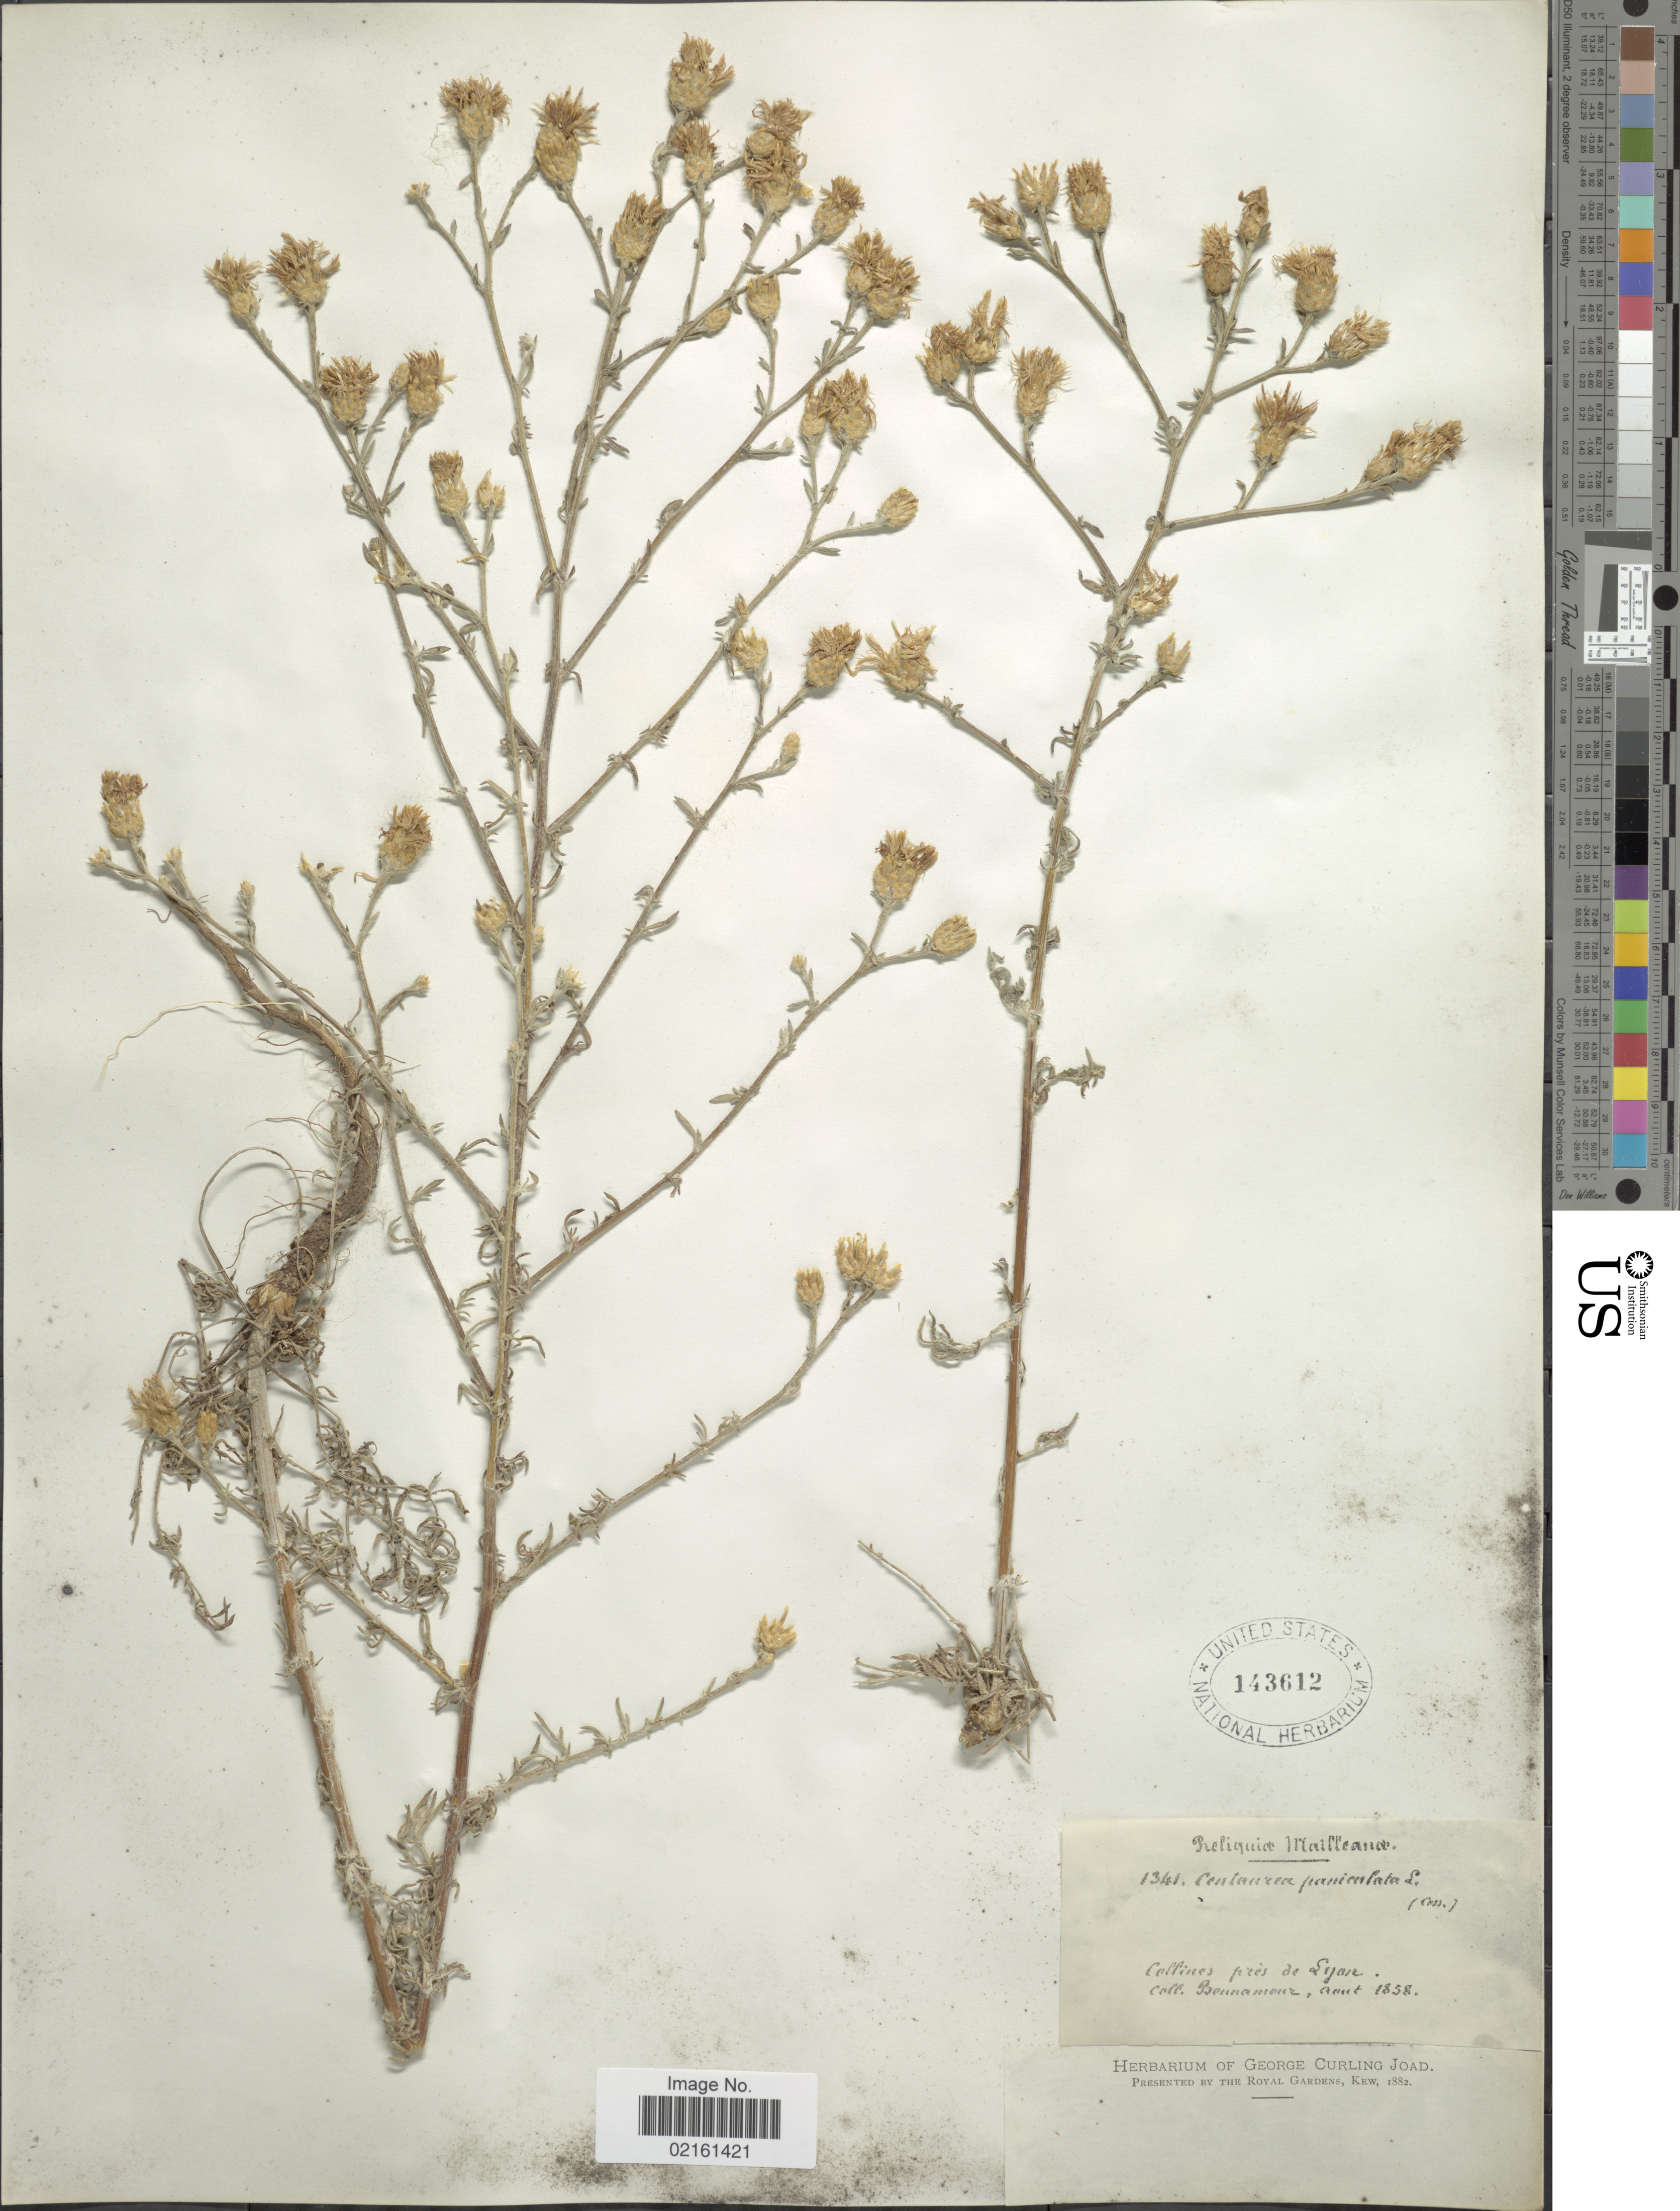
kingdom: Plantae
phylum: Tracheophyta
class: Magnoliopsida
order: Asterales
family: Asteraceae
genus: Centaurea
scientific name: Centaurea paniculata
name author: L.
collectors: Beunamour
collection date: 1858-08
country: France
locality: Pres de Lyon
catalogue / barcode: US 143612